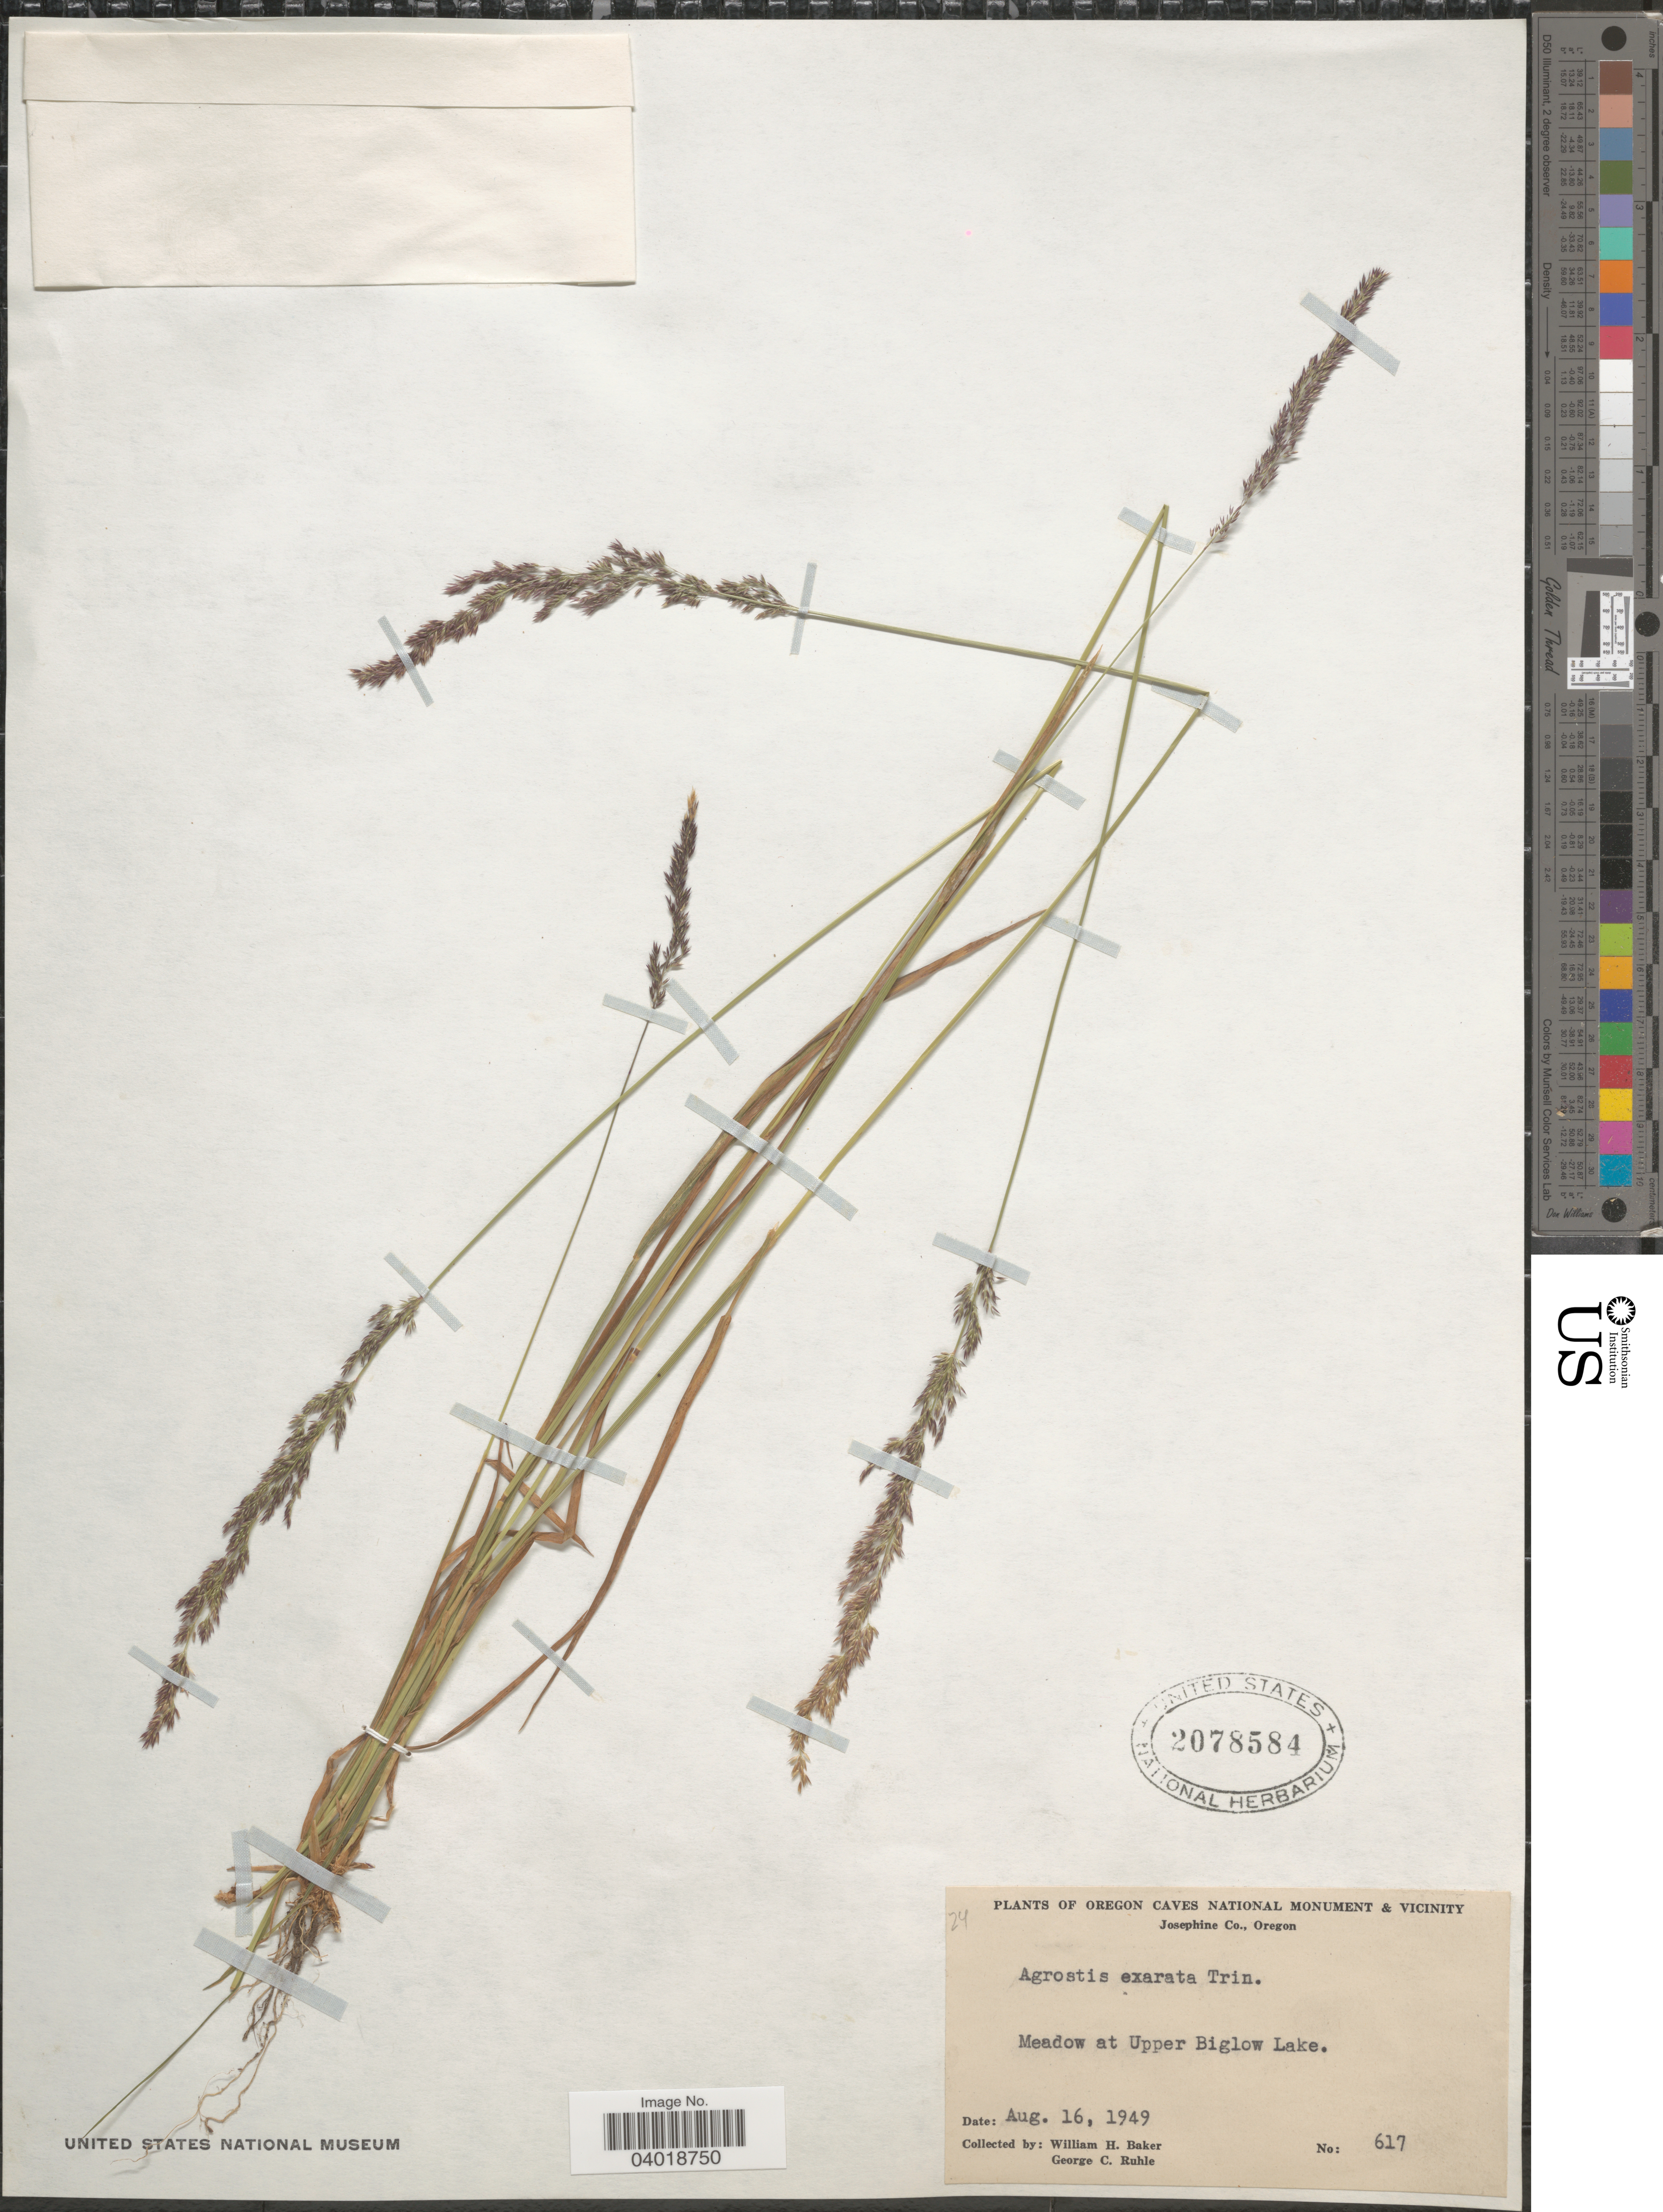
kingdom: Plantae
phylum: Tracheophyta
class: Liliopsida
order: Poales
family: Poaceae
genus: Agrostis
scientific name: Agrostis exarata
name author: Trin.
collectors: W. H. Baker & G. Ruhle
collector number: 617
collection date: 1949-08-16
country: United States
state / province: Oregon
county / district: Josephine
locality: Oregon Caves National Monument & Vicinity. Josephine Co. Meadow at Upper Biglow Lake.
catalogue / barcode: US 2078584